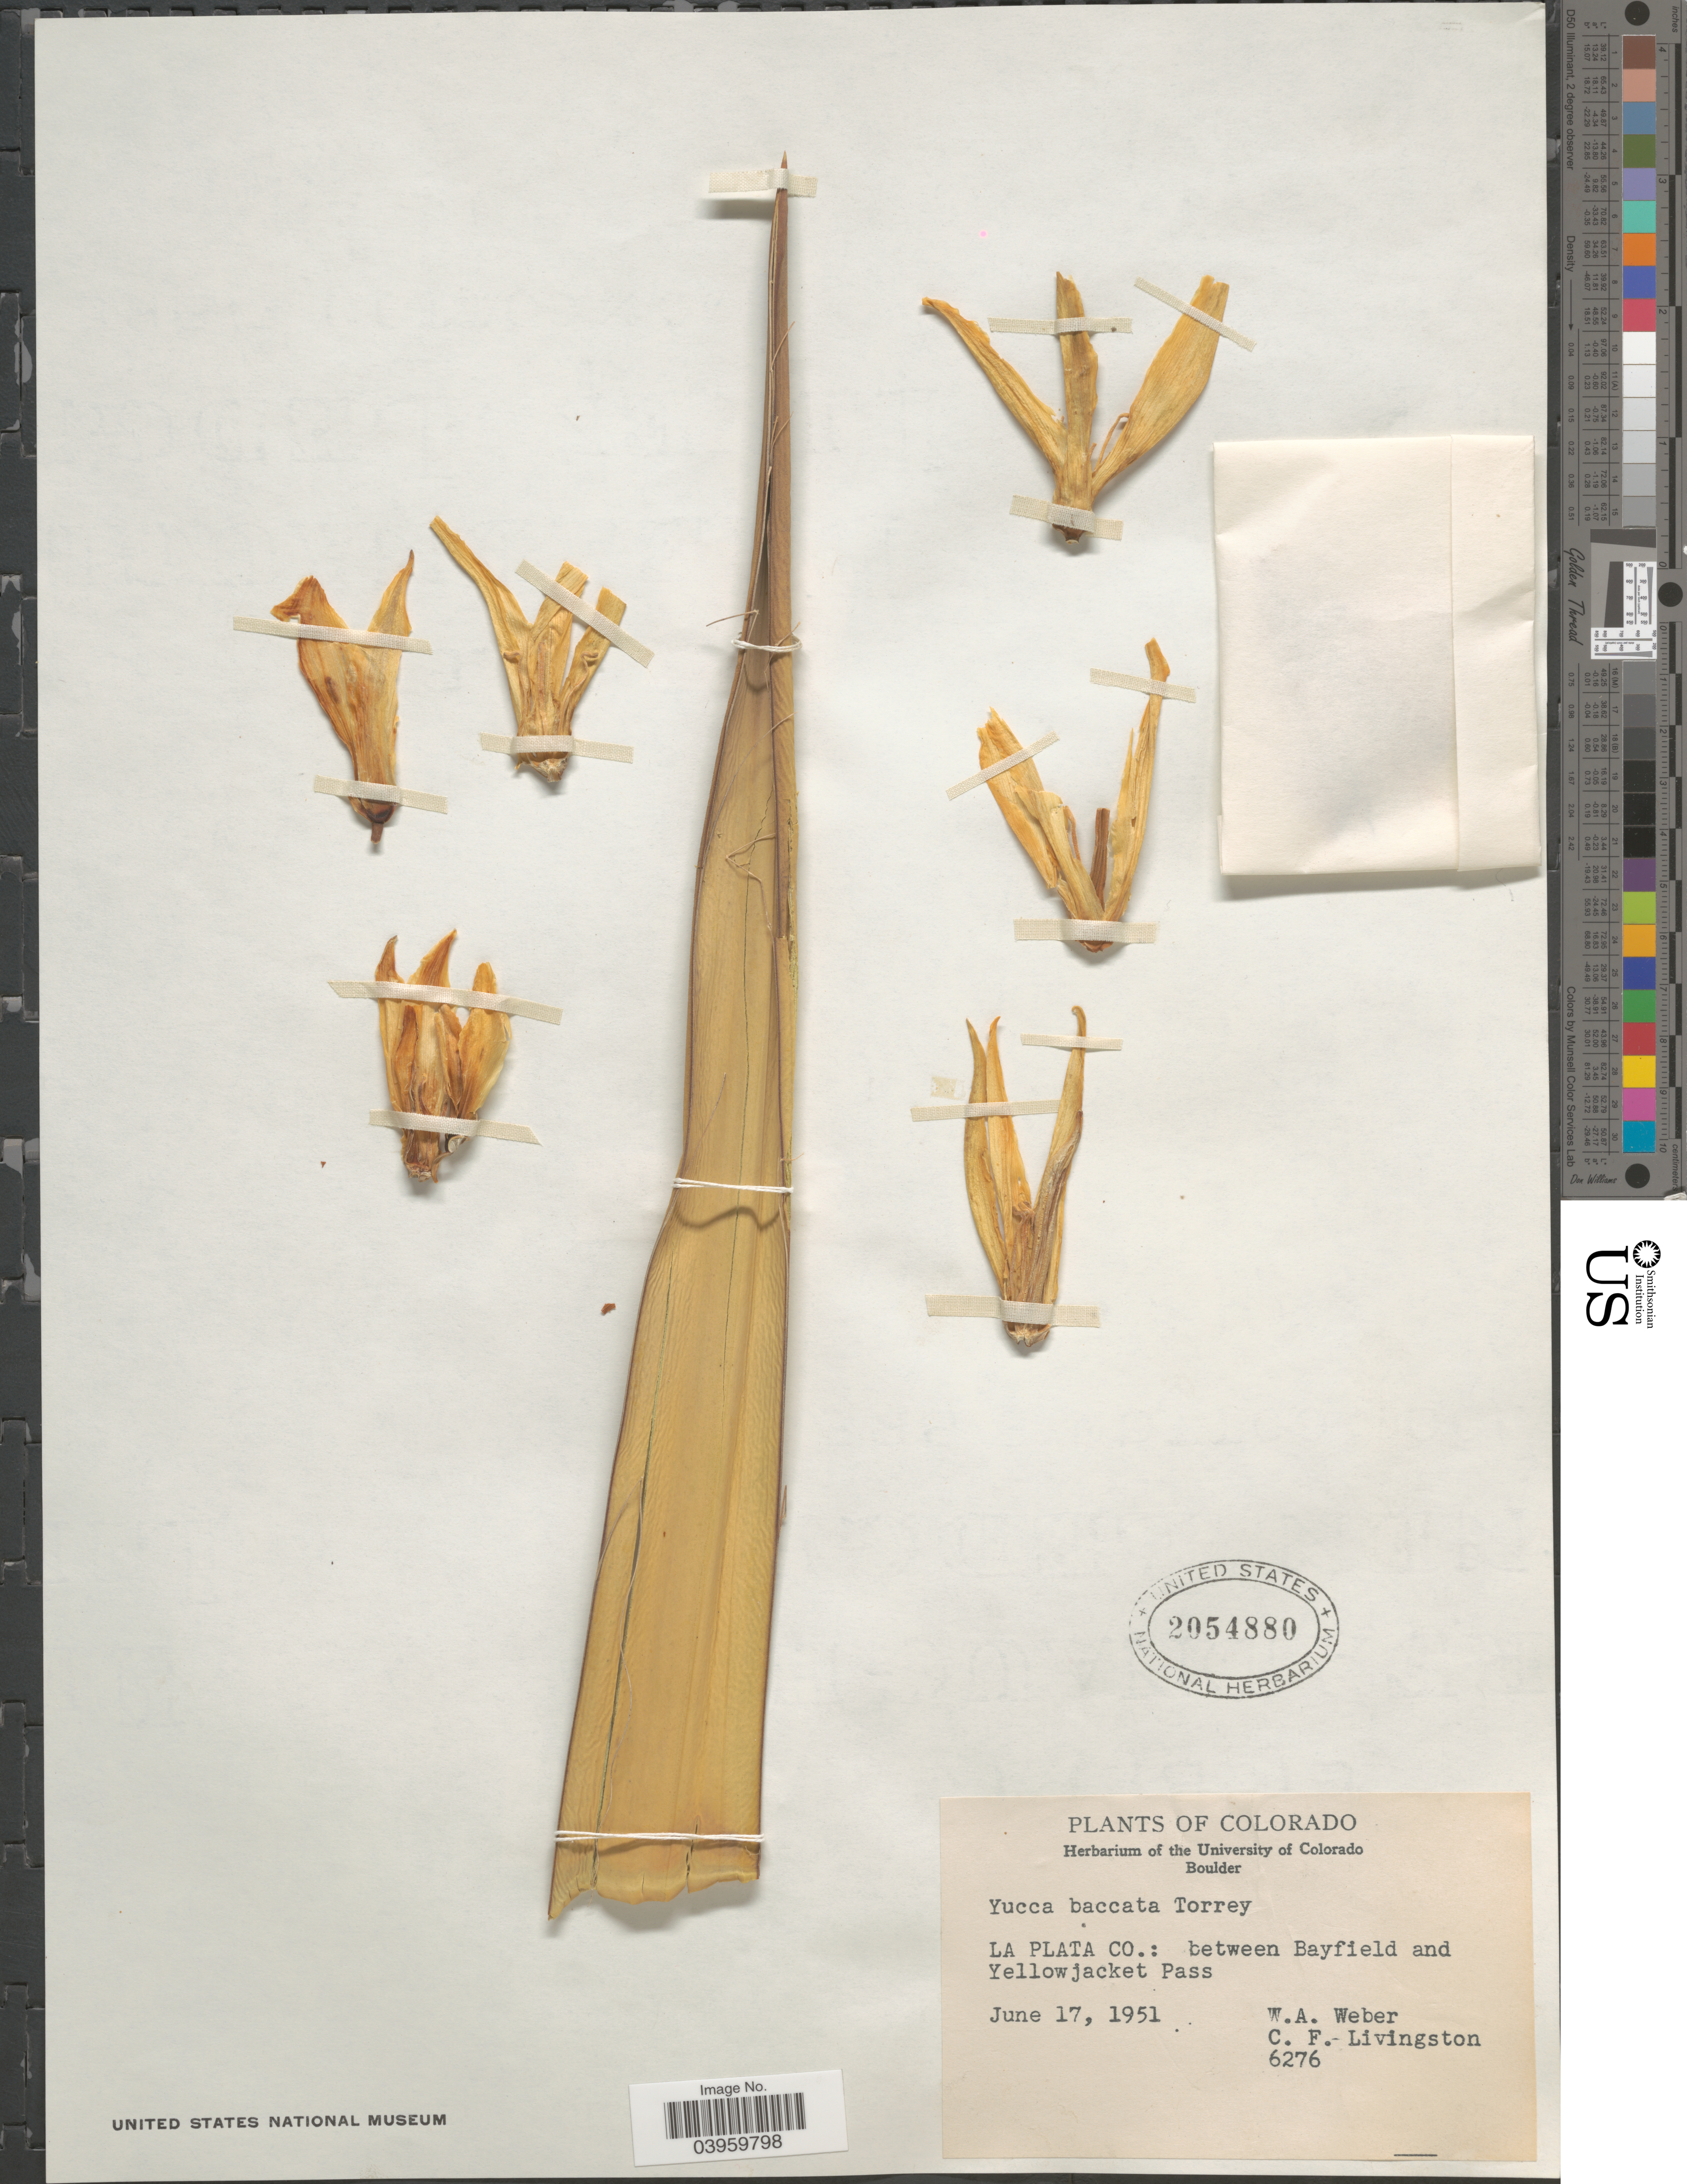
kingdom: Plantae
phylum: Tracheophyta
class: Liliopsida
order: Asparagales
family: Asparagaceae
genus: Yucca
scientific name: Yucca baccata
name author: Torr.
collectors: W. A. Weber & C. Livingston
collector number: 6276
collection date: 1951-06-17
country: United States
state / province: Colorado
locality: La Plata Co.: between Bayfield and Yellowjacket Pass.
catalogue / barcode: US 2054880